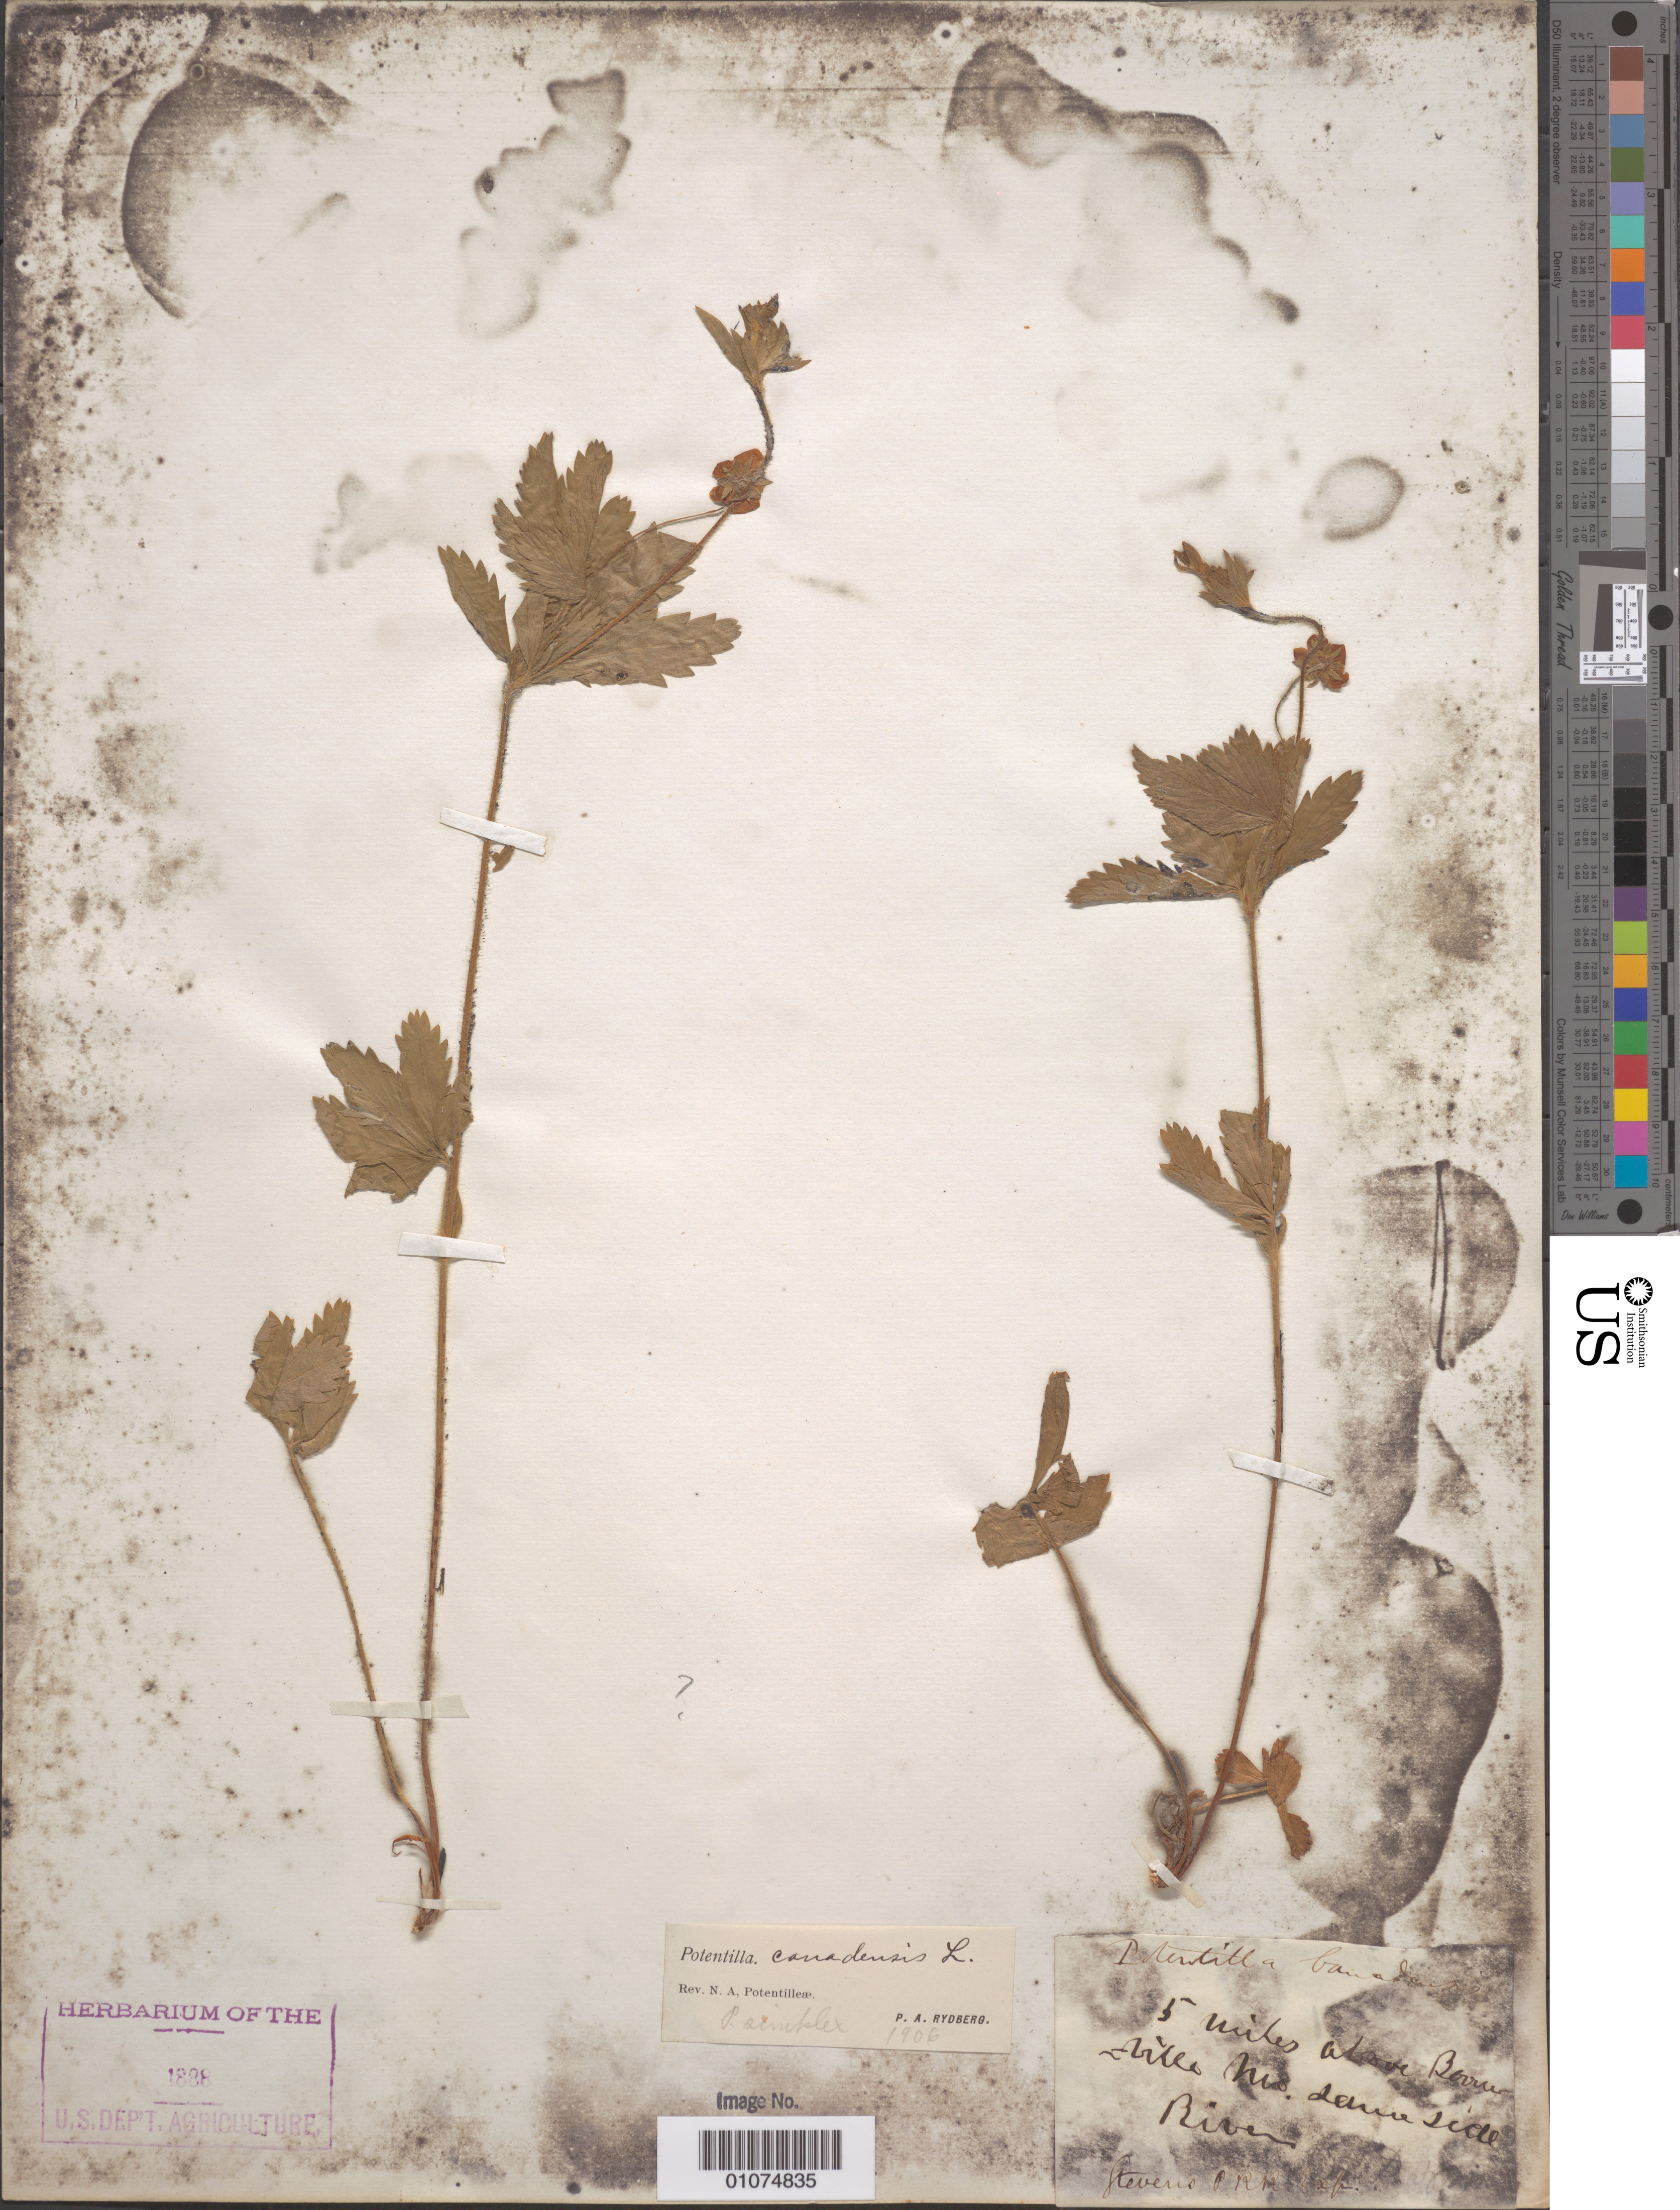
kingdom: Plantae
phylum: Tracheophyta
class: Magnoliopsida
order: Rosales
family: Rosaceae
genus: Potentilla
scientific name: Potentilla canadensis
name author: L.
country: United States